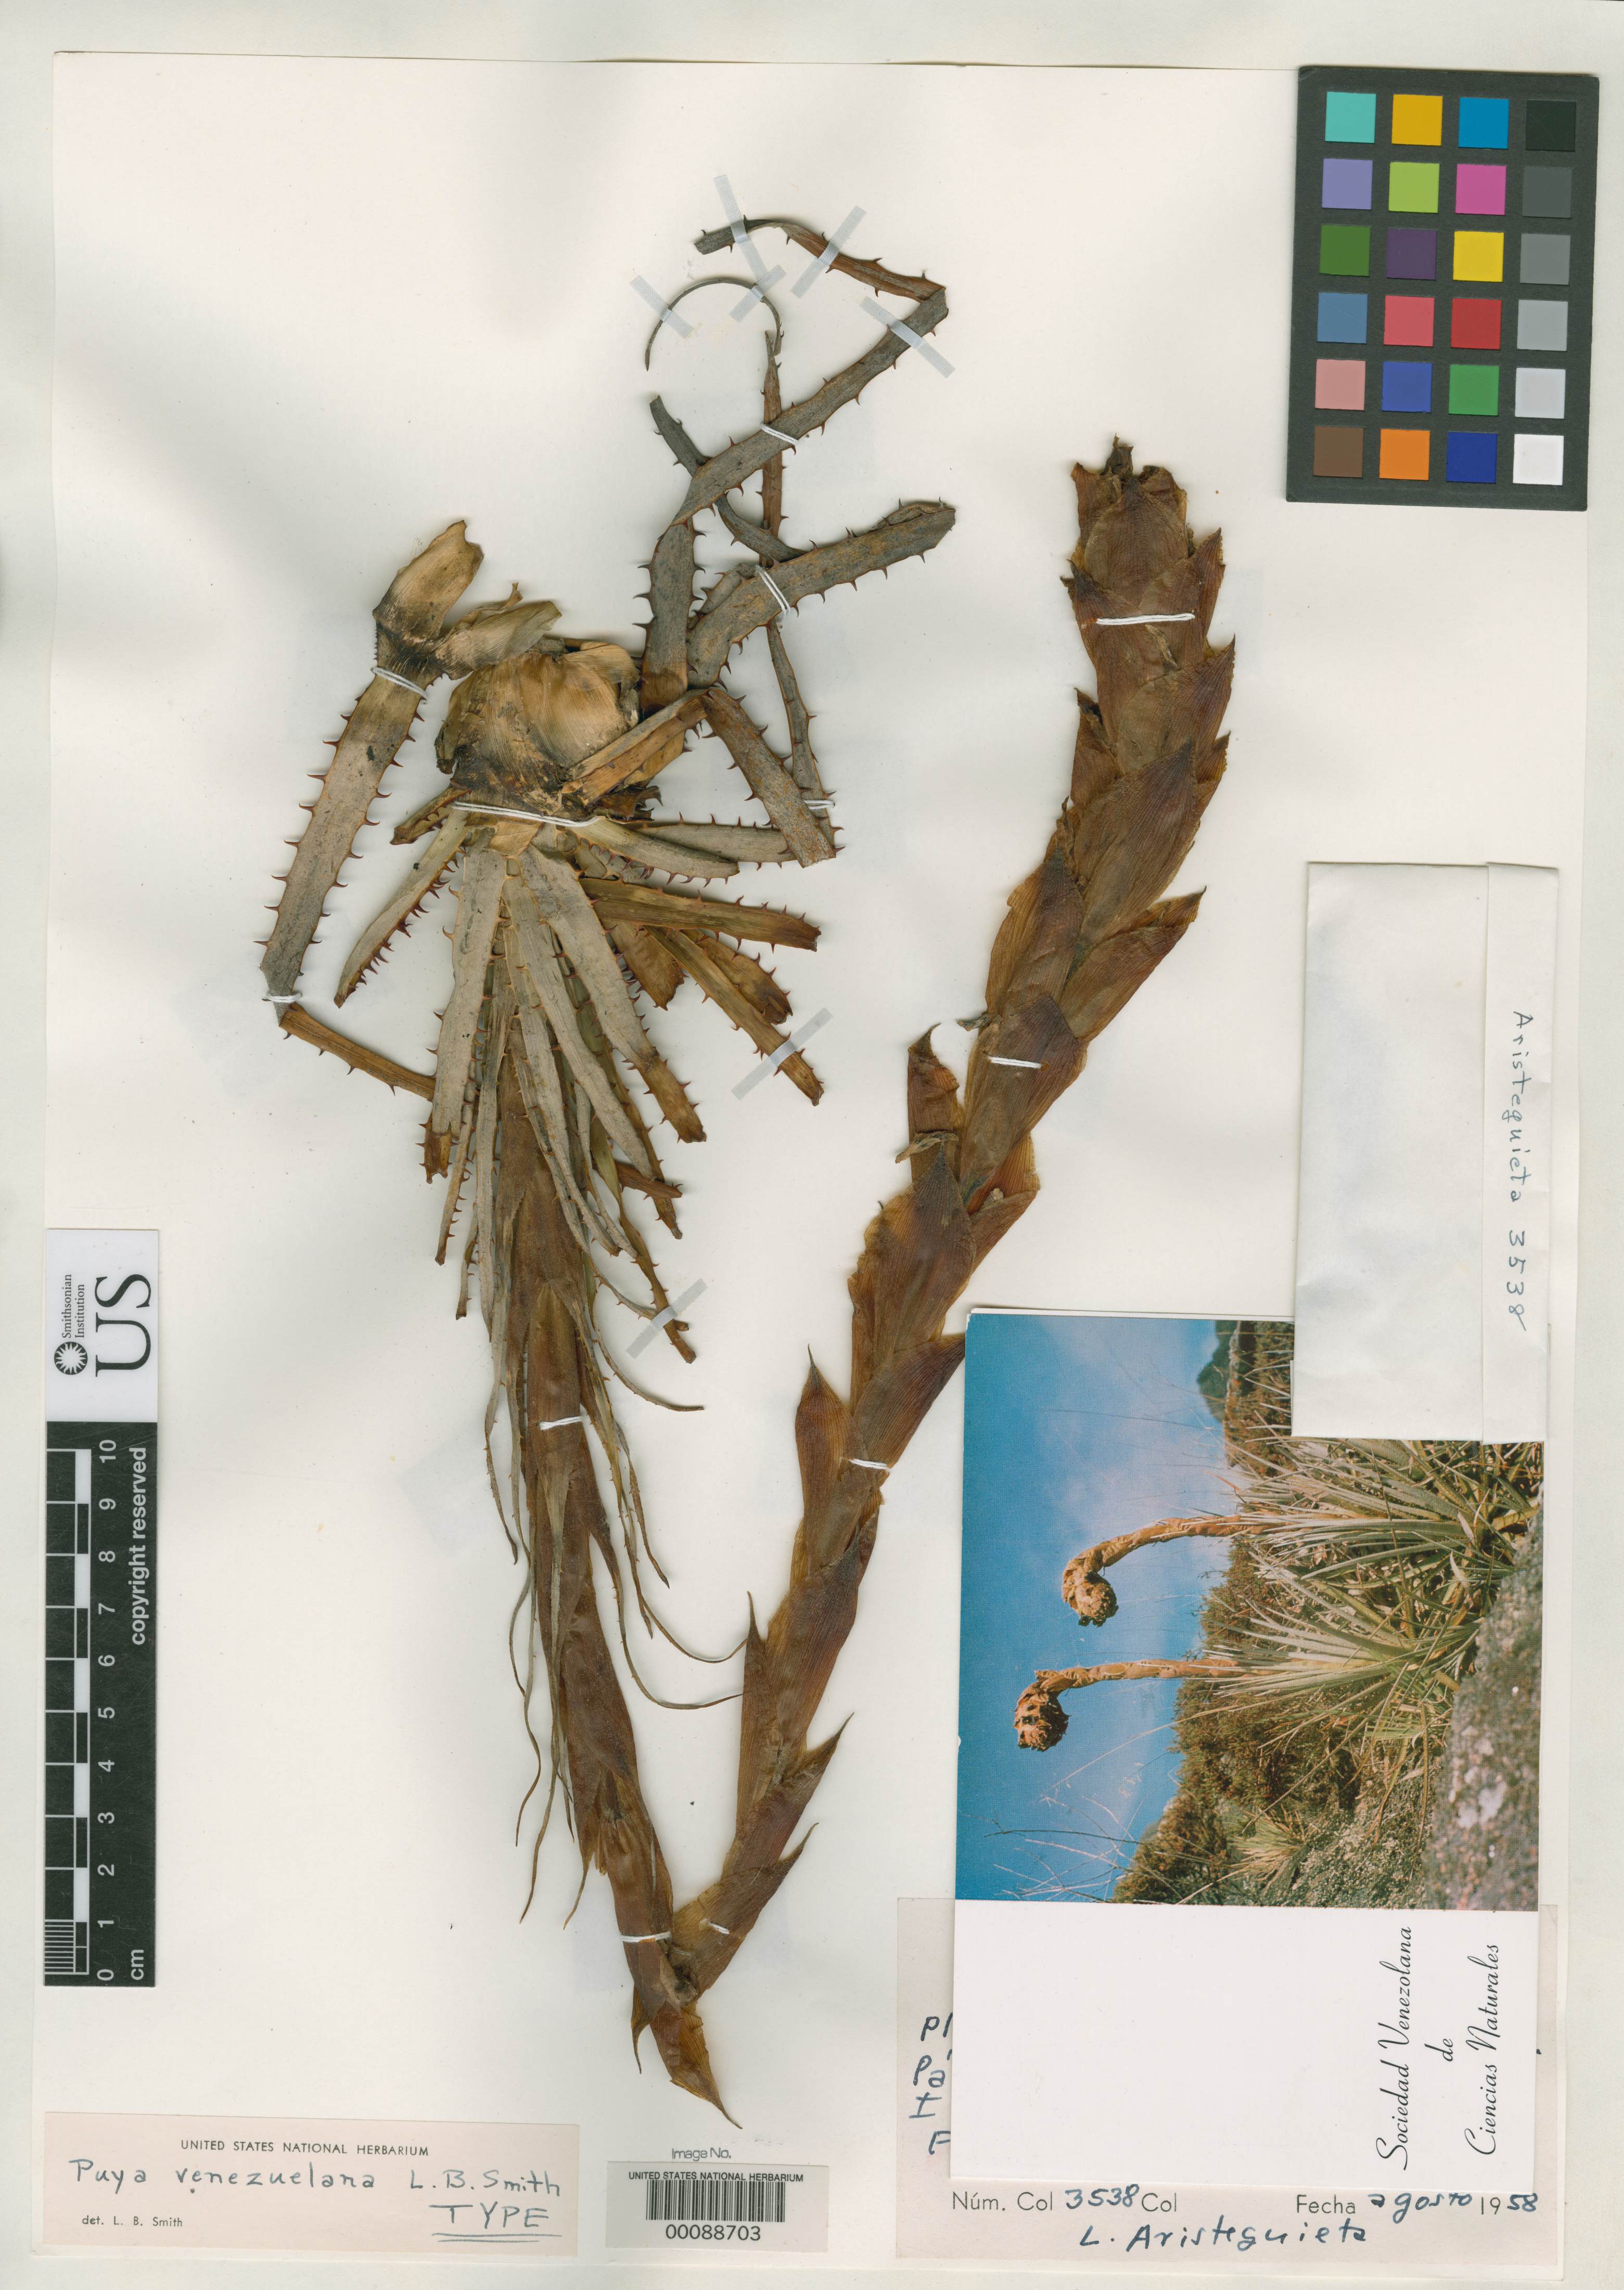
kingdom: Plantae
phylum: Tracheophyta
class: Liliopsida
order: Poales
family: Bromeliaceae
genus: Puya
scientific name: Puya venezuelana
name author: L.B. Sm.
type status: Holotype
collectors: L. Aristeguieta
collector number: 3538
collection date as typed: Aug 1958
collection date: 1958-08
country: Venezuela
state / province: Trujillo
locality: Paramo de Guirigay.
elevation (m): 3200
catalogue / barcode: US 2269830